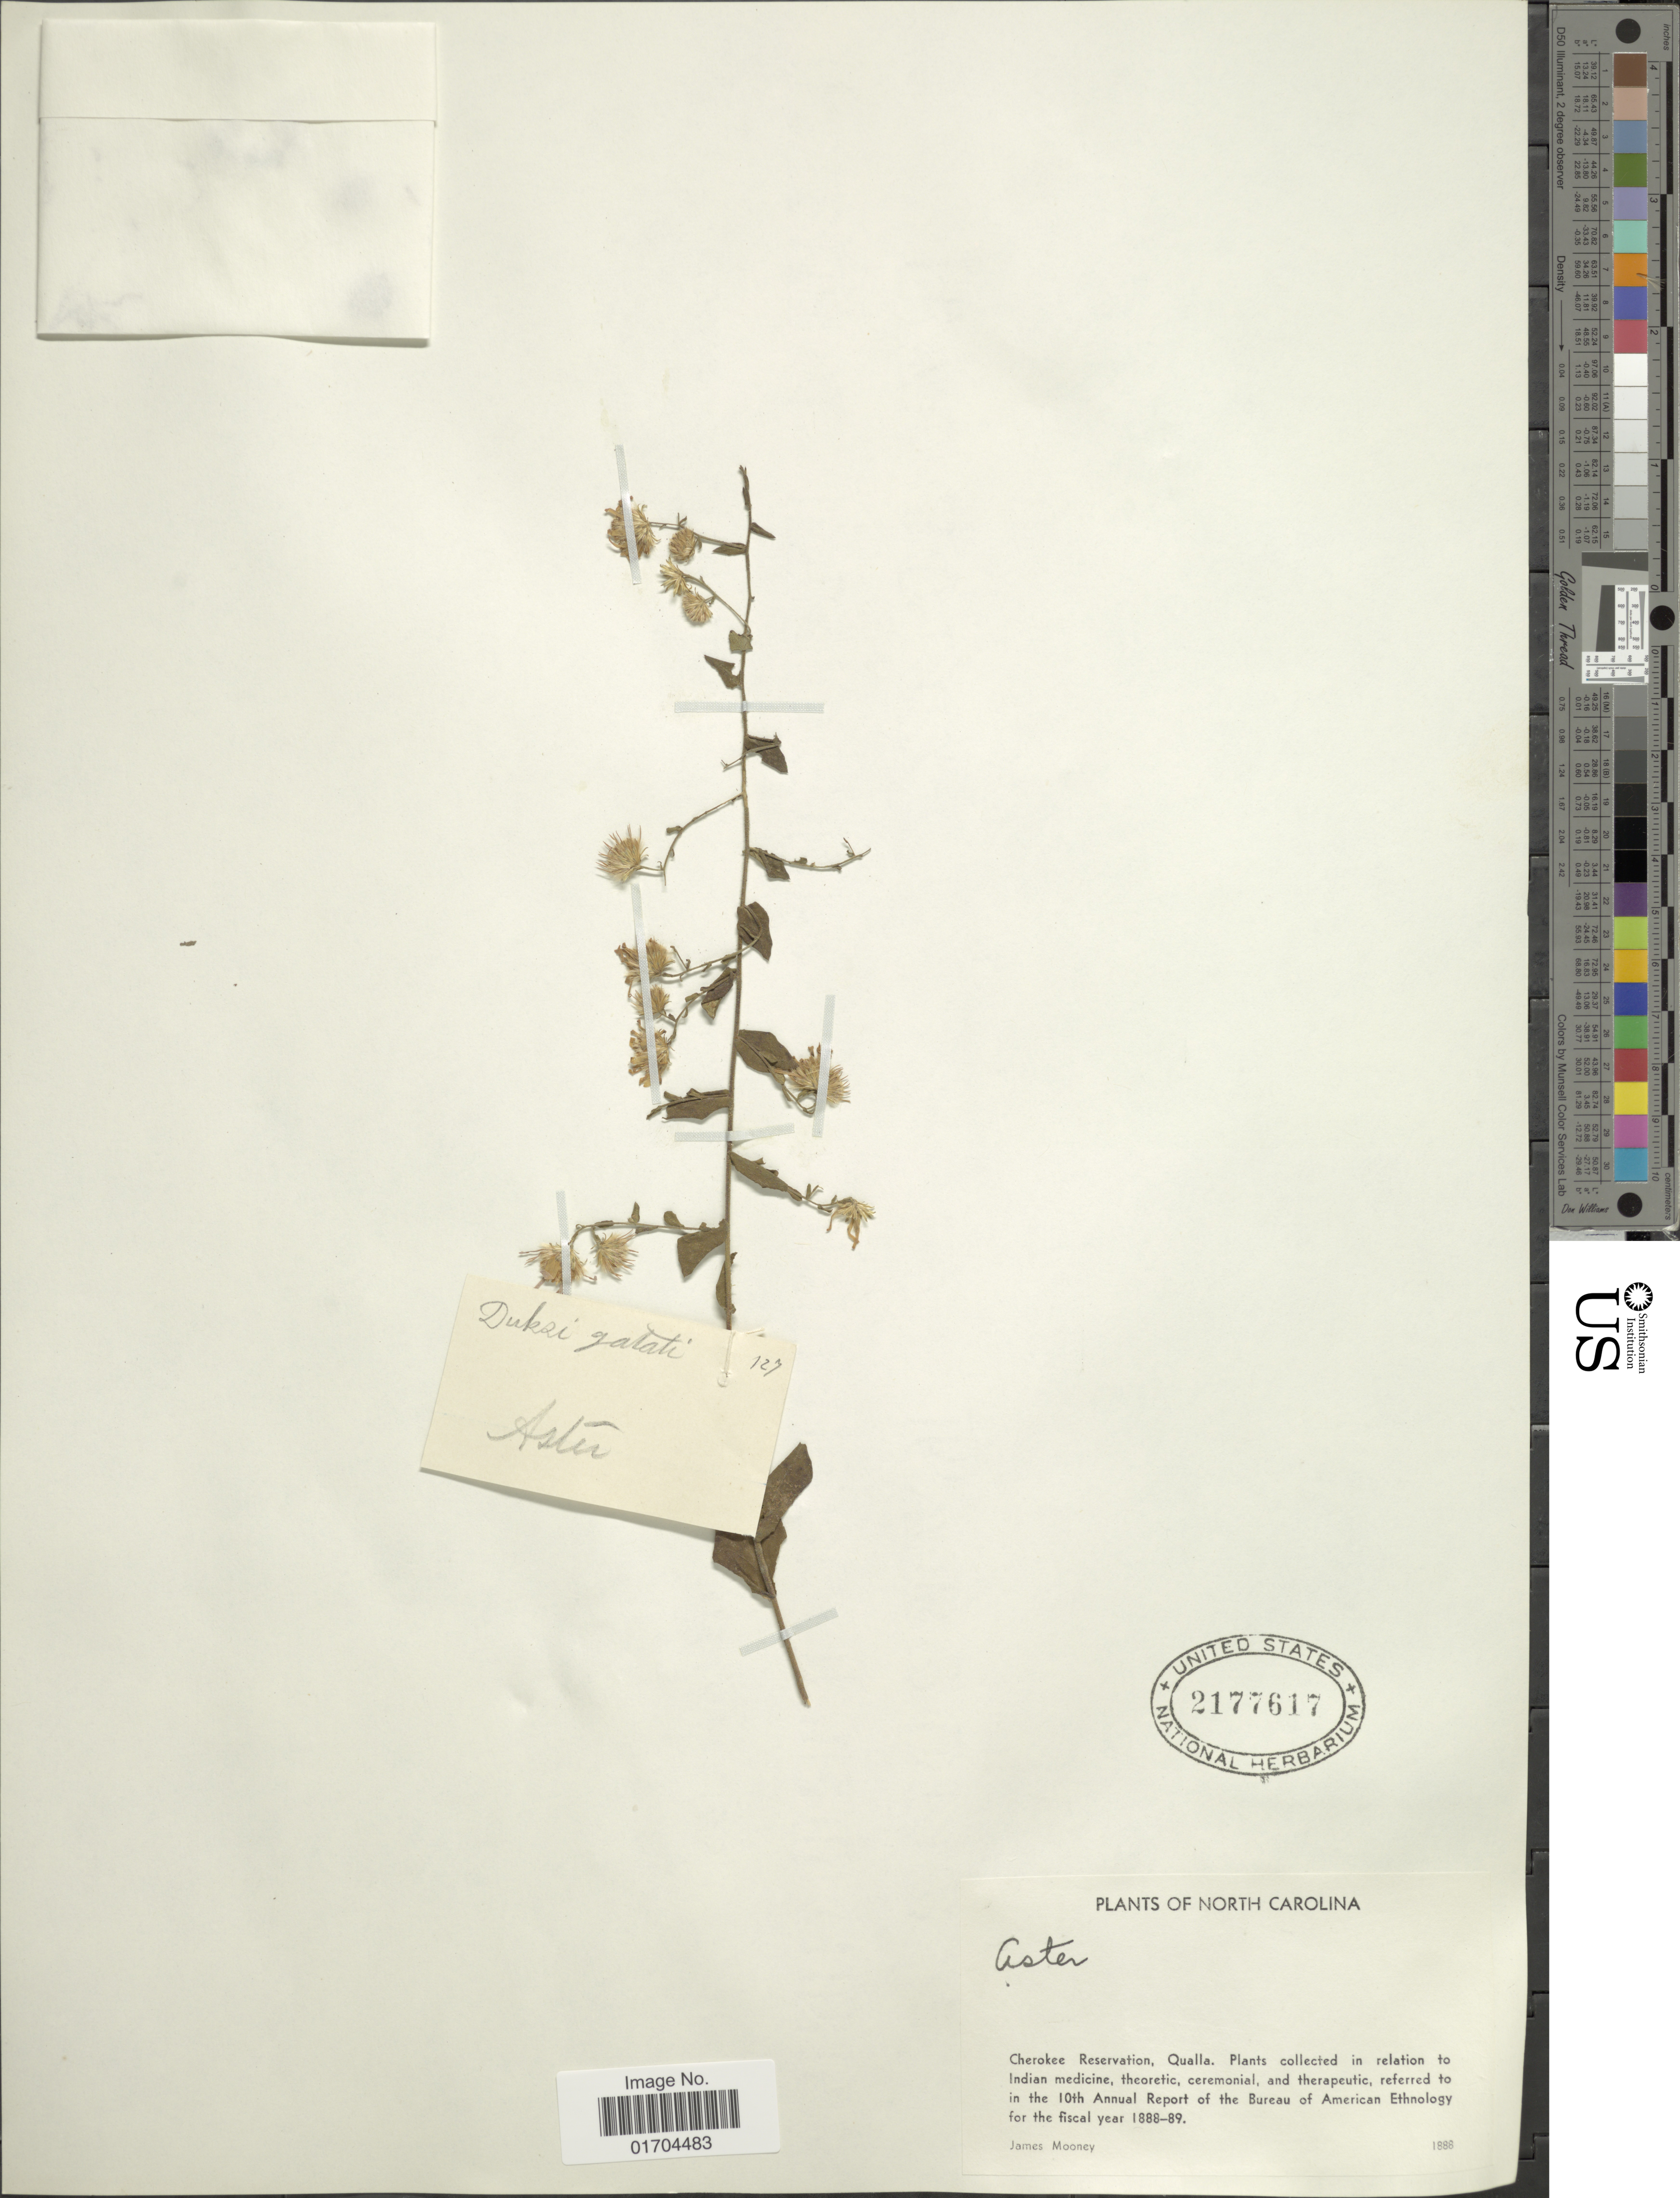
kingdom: Plantae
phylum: Tracheophyta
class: Magnoliopsida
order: Asterales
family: Asteraceae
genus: Symphyotrichum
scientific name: Symphyotrichum sp.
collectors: J. Mooney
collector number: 127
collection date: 1888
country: United States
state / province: North Carolina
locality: Cherokee Reservation, Qualla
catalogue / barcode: US 2177617